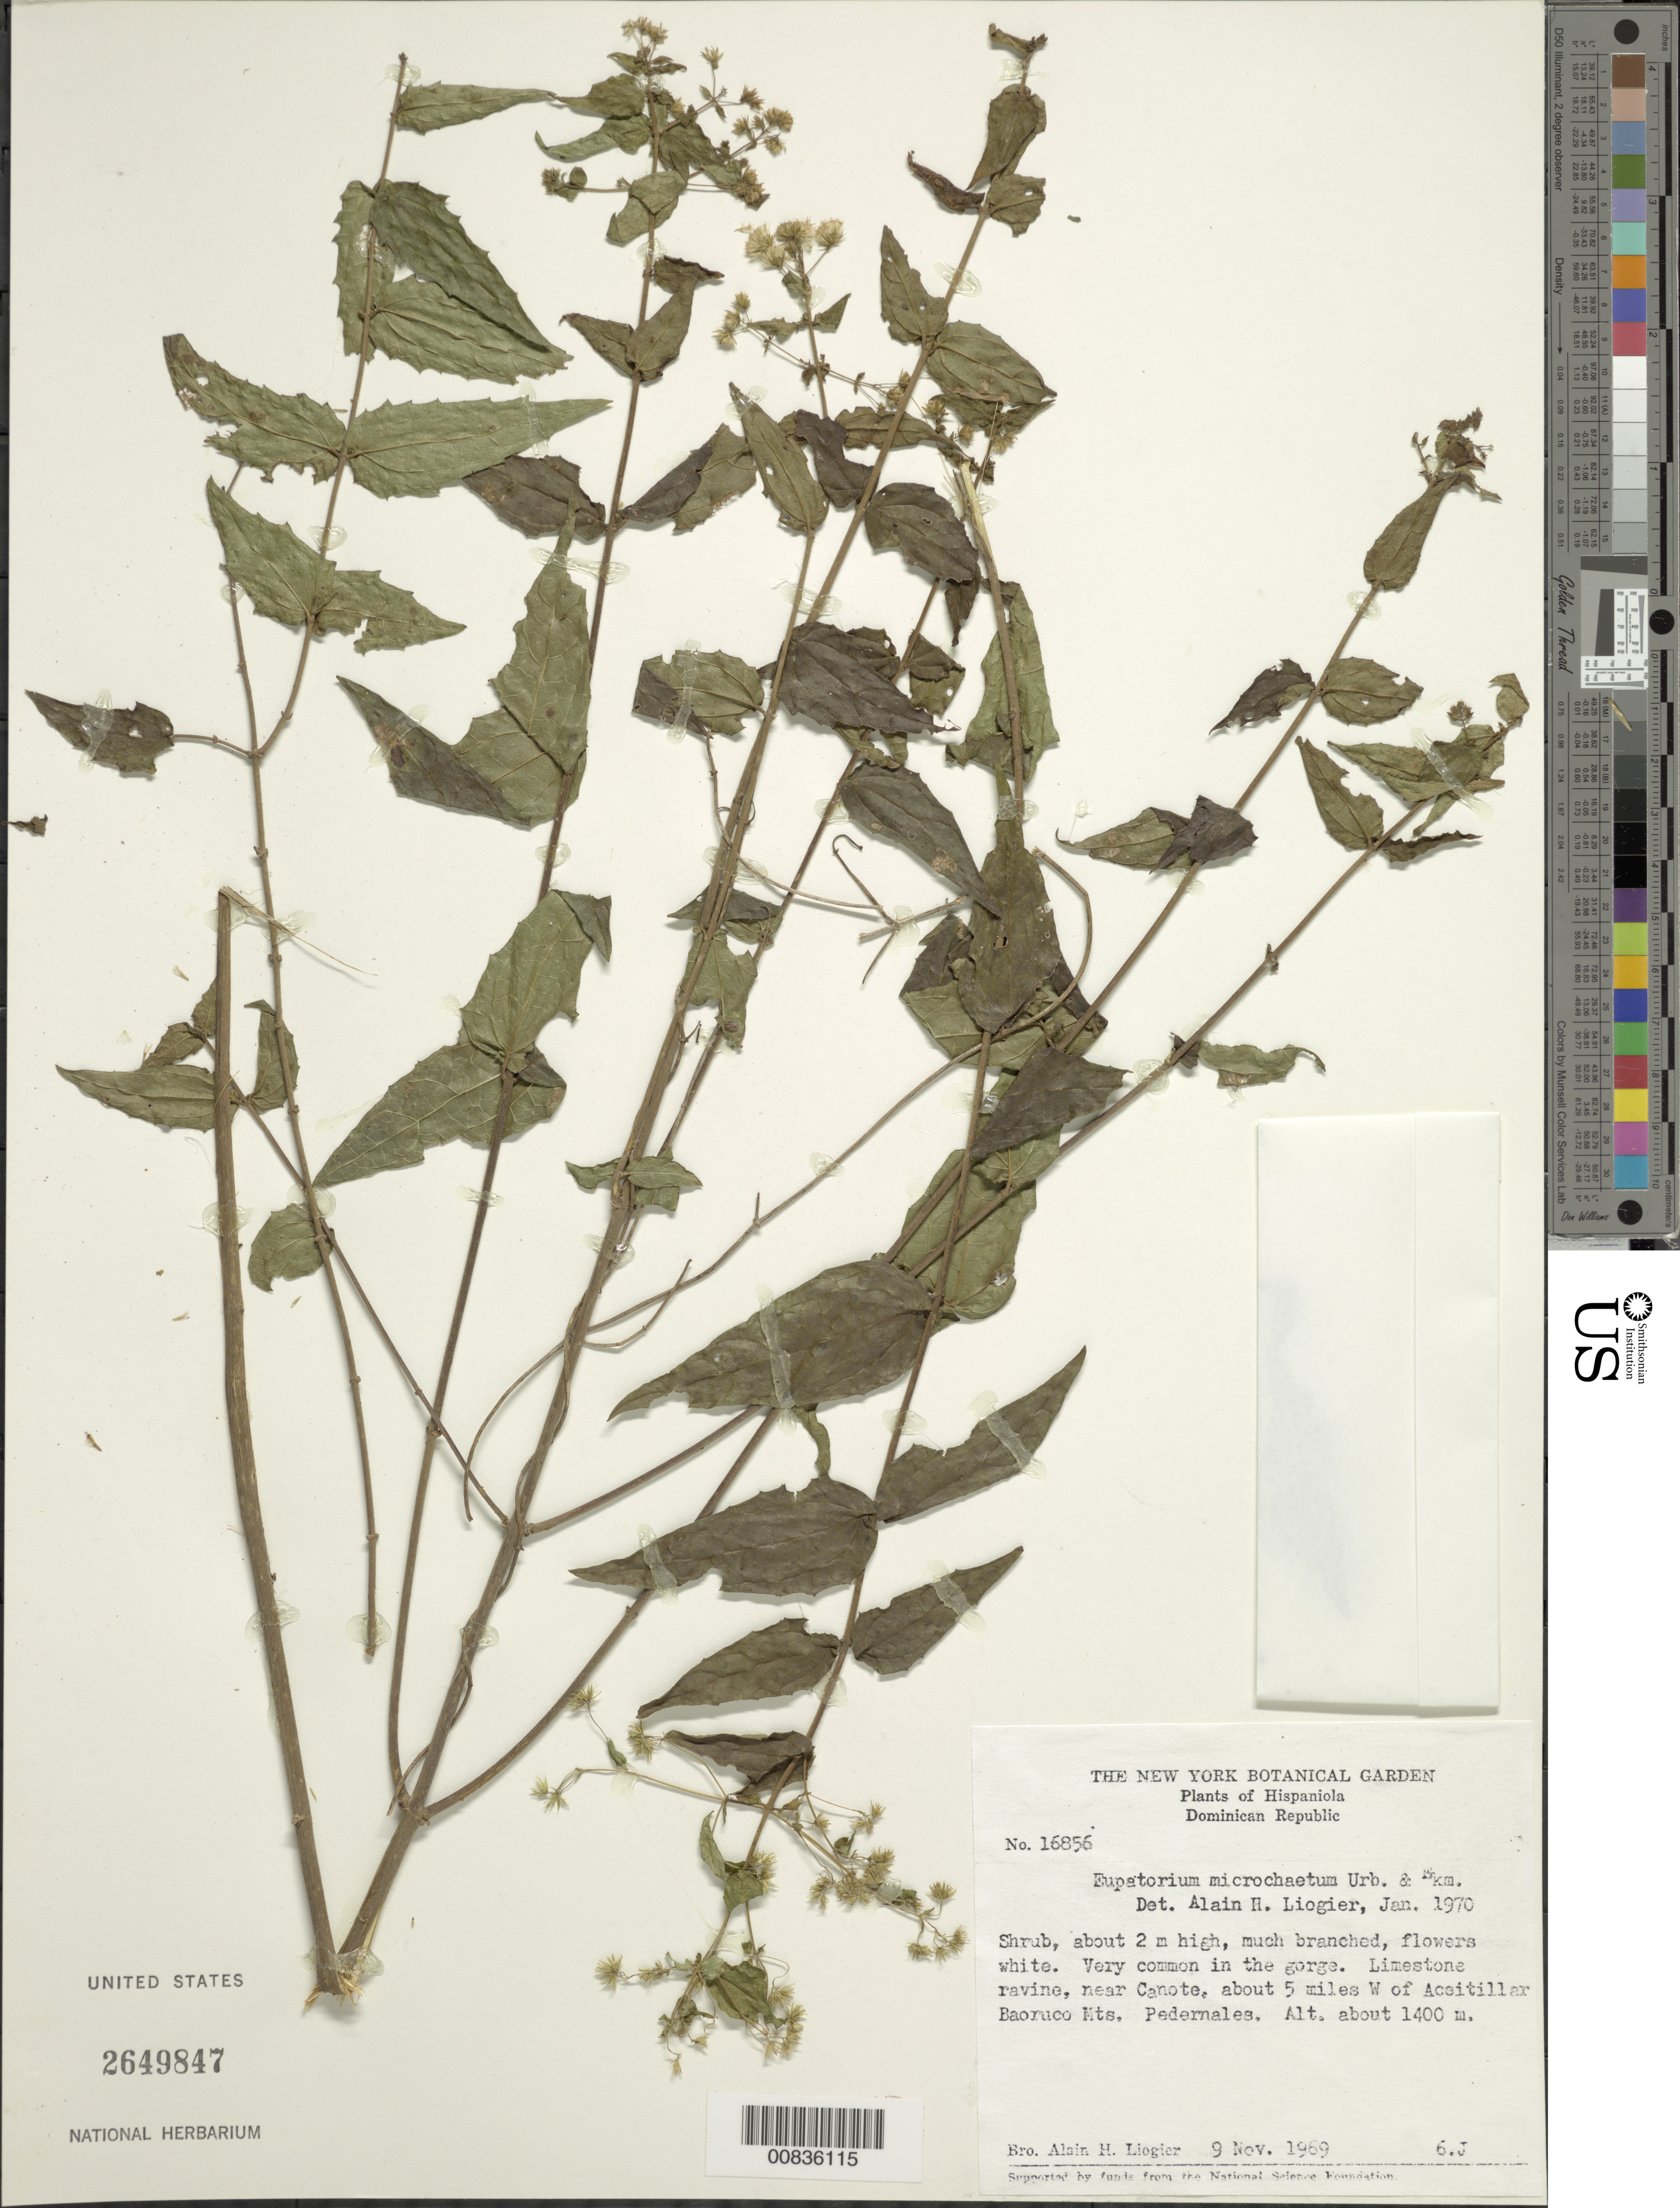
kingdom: Plantae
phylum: Tracheophyta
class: Magnoliopsida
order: Asterales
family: Asteraceae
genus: Koanophyllon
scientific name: Koanophyllon microchaetum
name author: (Urb. & Ekman) R.M. King & H. Rob.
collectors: A. H. Liogier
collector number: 16856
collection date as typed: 09 Nov 1969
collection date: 1969-11-09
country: Dominican Republic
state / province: Pedernales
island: Hispaniola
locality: Near Canote, about 5 miles W of Aceitillar, Baoruco Mts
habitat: Limestone ravine in gorge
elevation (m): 1400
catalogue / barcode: US 1649847